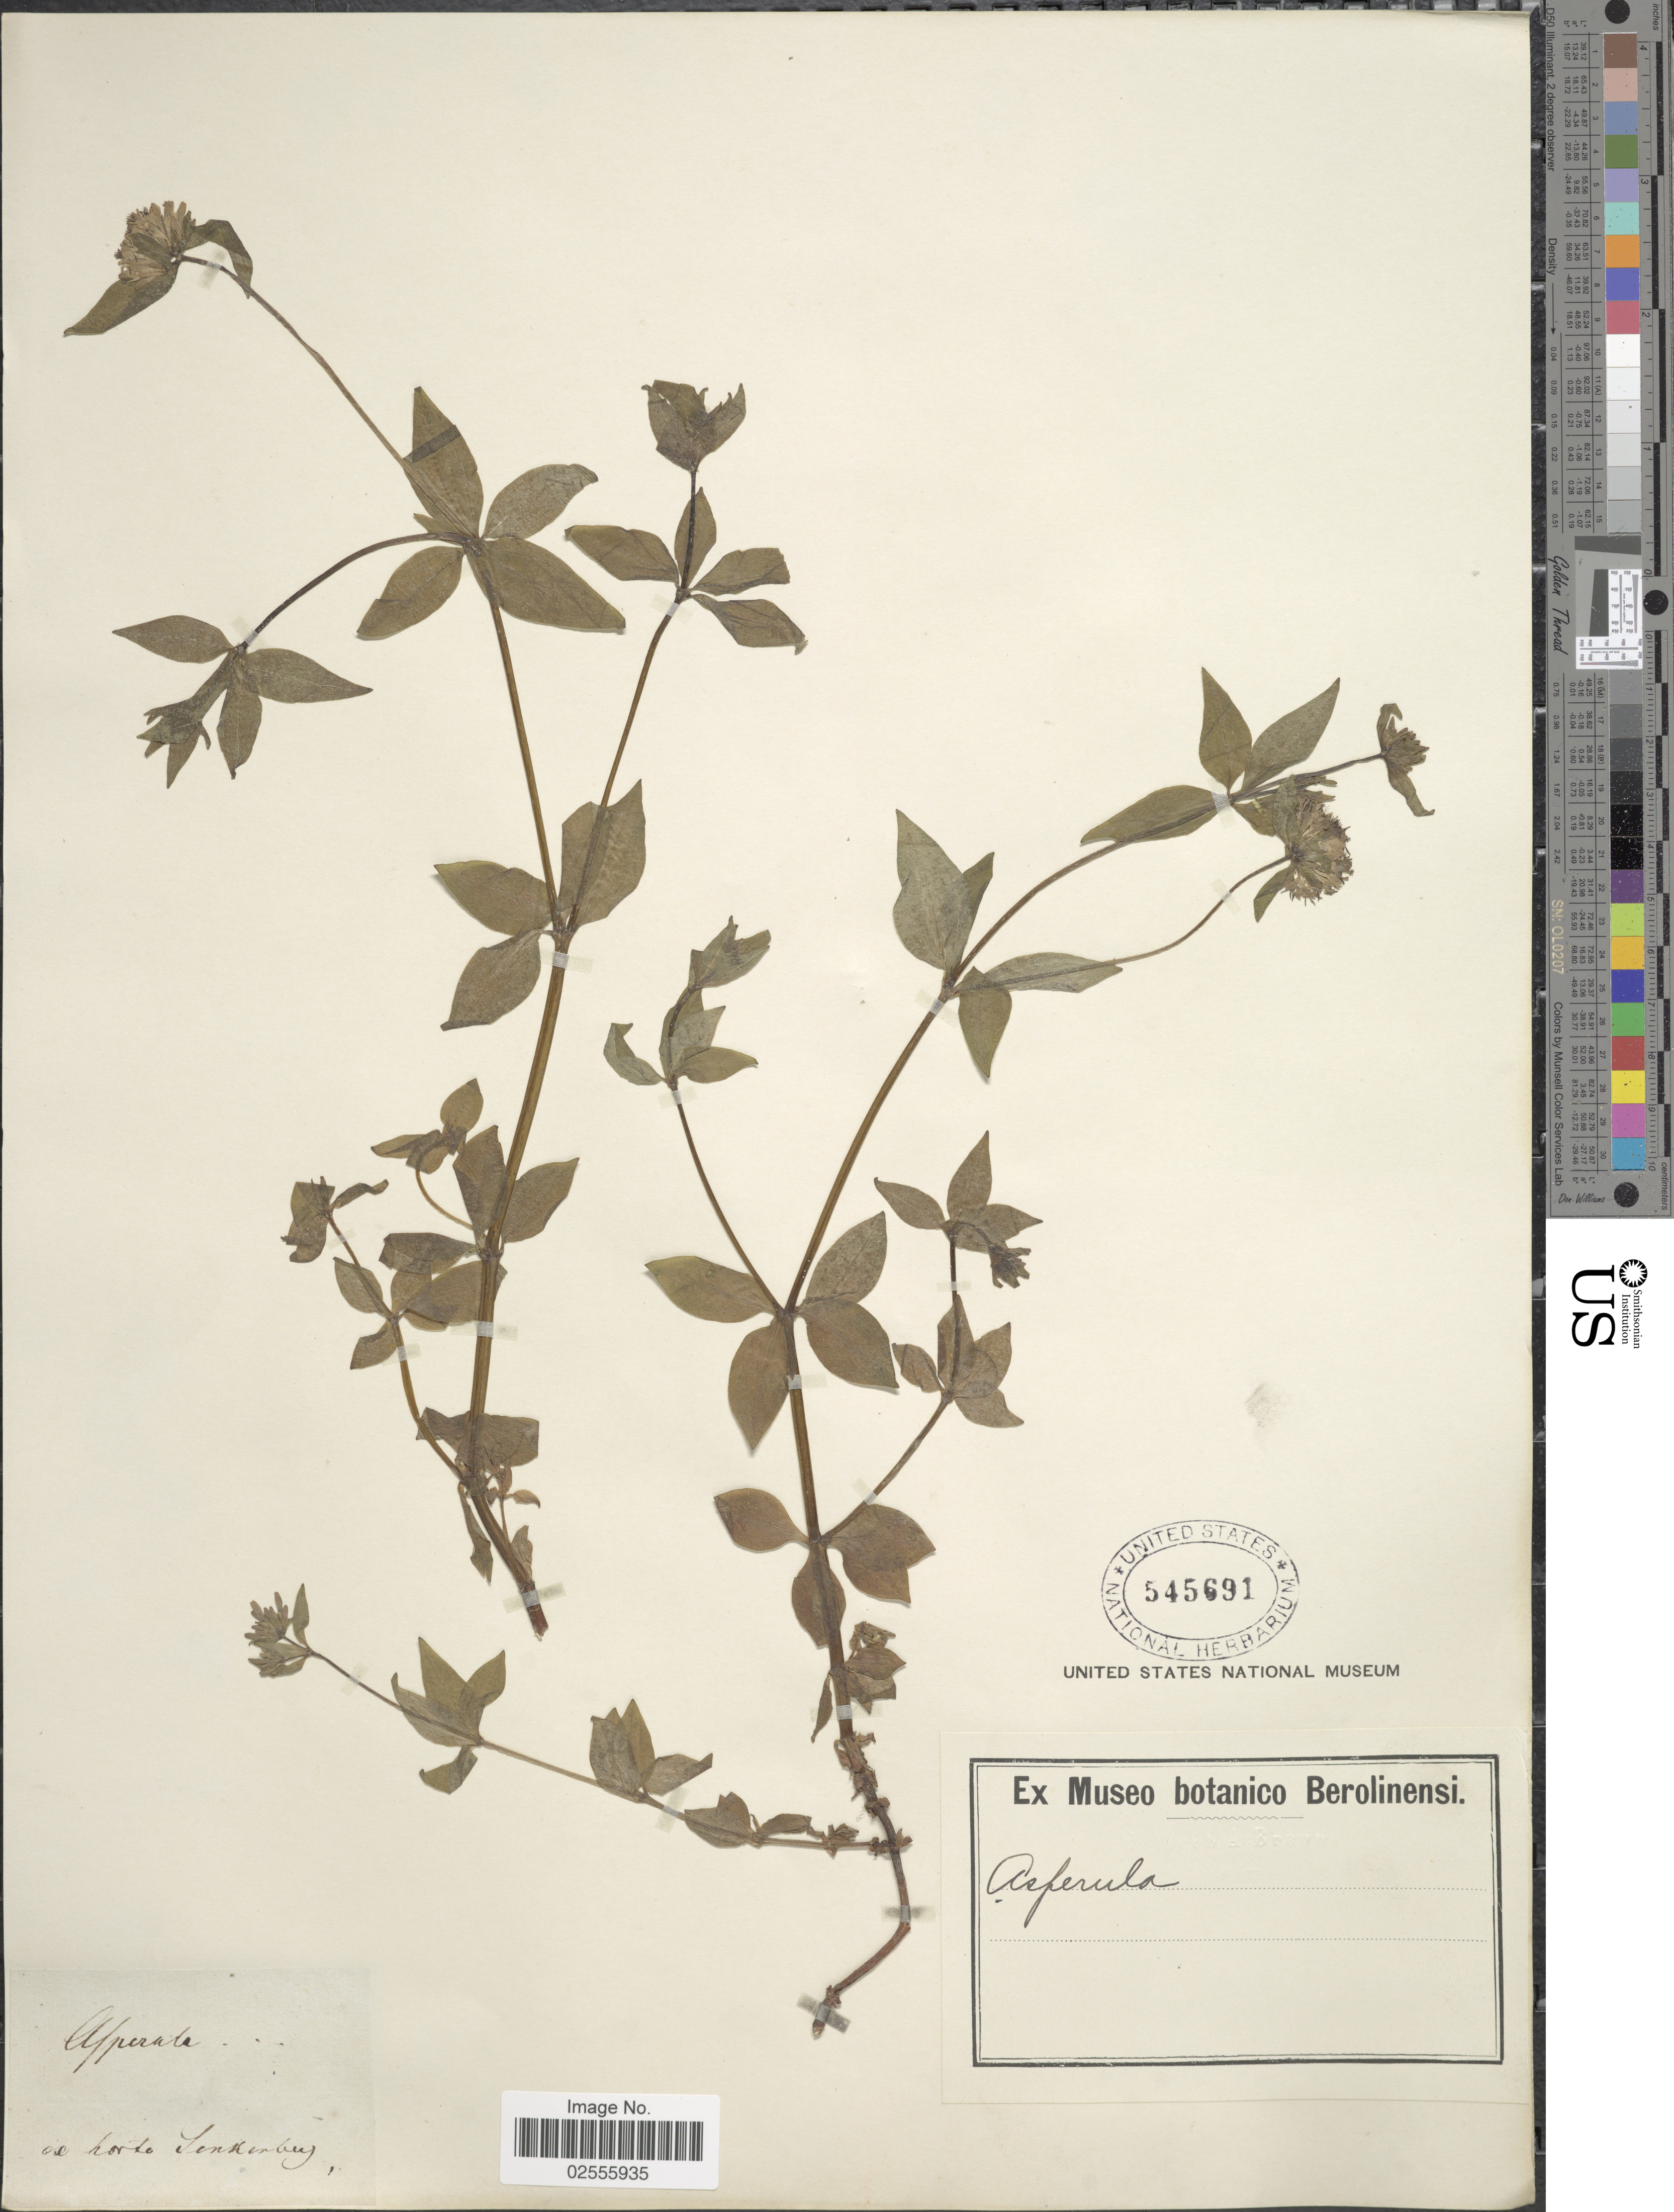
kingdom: Plantae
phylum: Tracheophyta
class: Magnoliopsida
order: Gentianales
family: Rubiaceae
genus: Asperula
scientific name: Asperula sp.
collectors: ex Mus. Bot. Berolinensi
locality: Ex horto Lenkerbuy [interpreted]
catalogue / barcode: US 545691